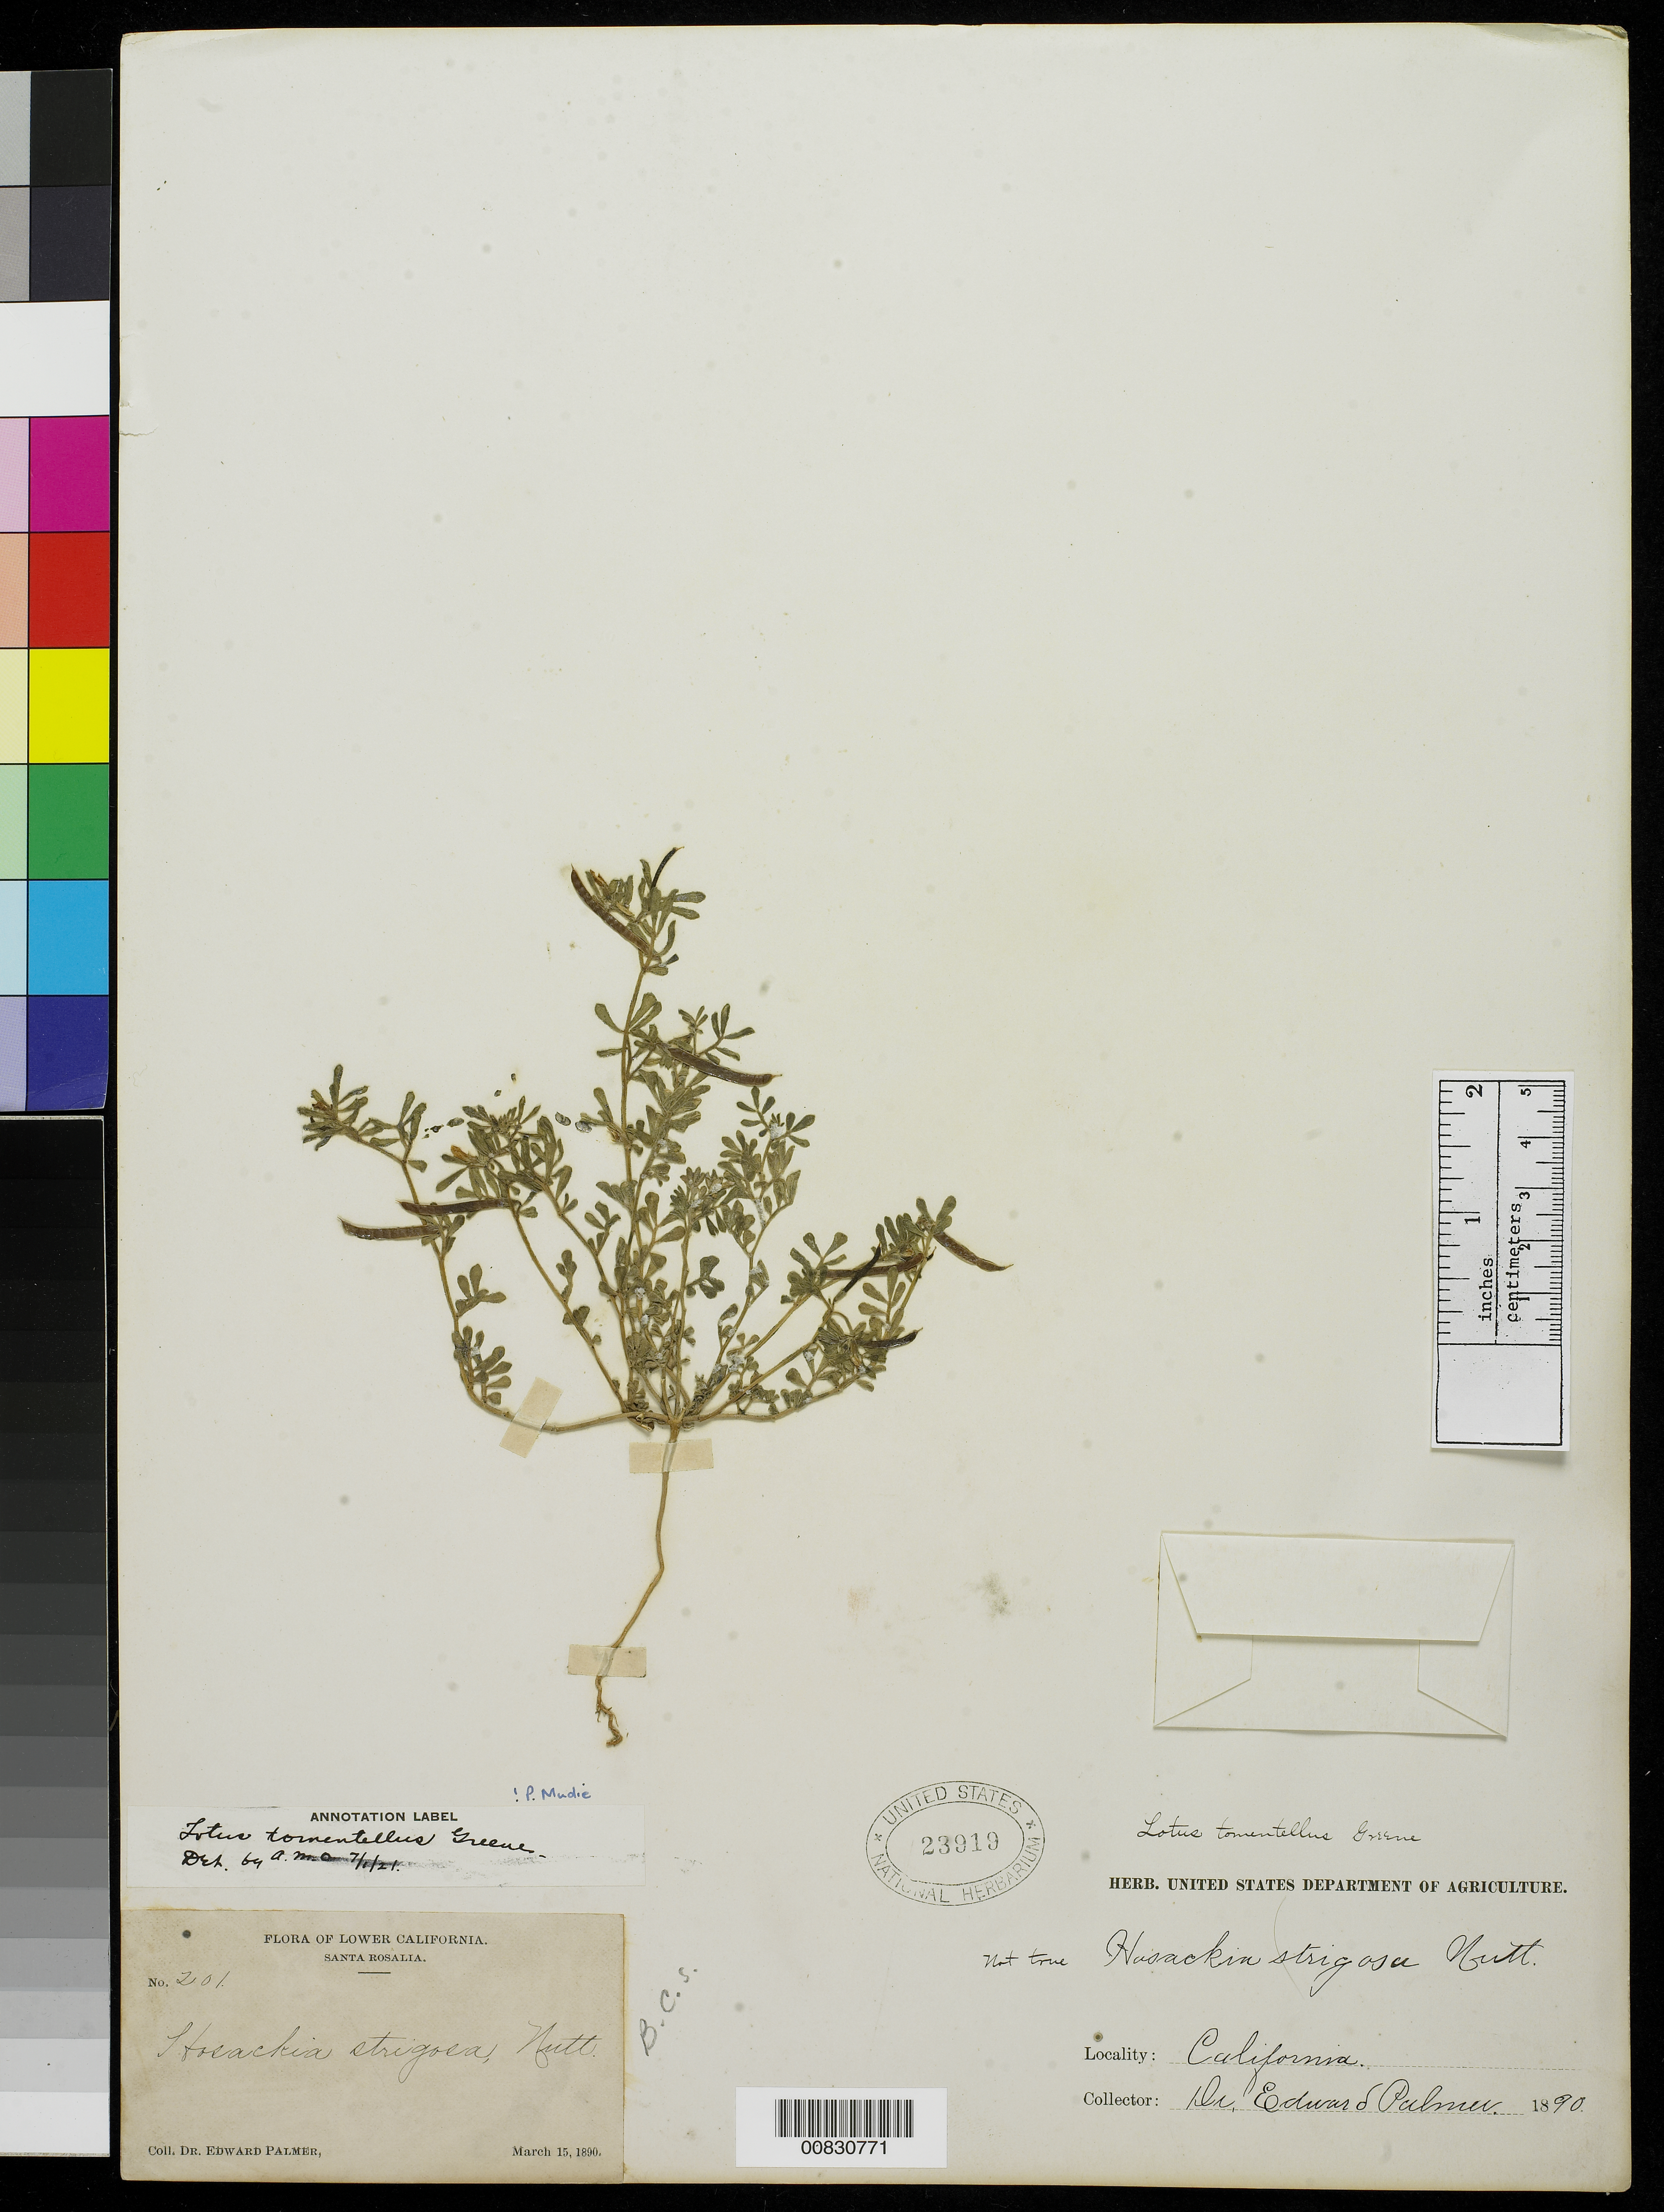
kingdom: Plantae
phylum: Tracheophyta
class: Magnoliopsida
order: Fabales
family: Fabaceae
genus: Ottleya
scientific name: Ottleya strigosa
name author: (Nutt.) D.D. Sokoloff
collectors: E. Palmer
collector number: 201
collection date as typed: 15 Mar 1890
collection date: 1890-03-15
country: Mexico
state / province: Baja California Sur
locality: Santa Rosalia, Baja California Sur.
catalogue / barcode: US 23919